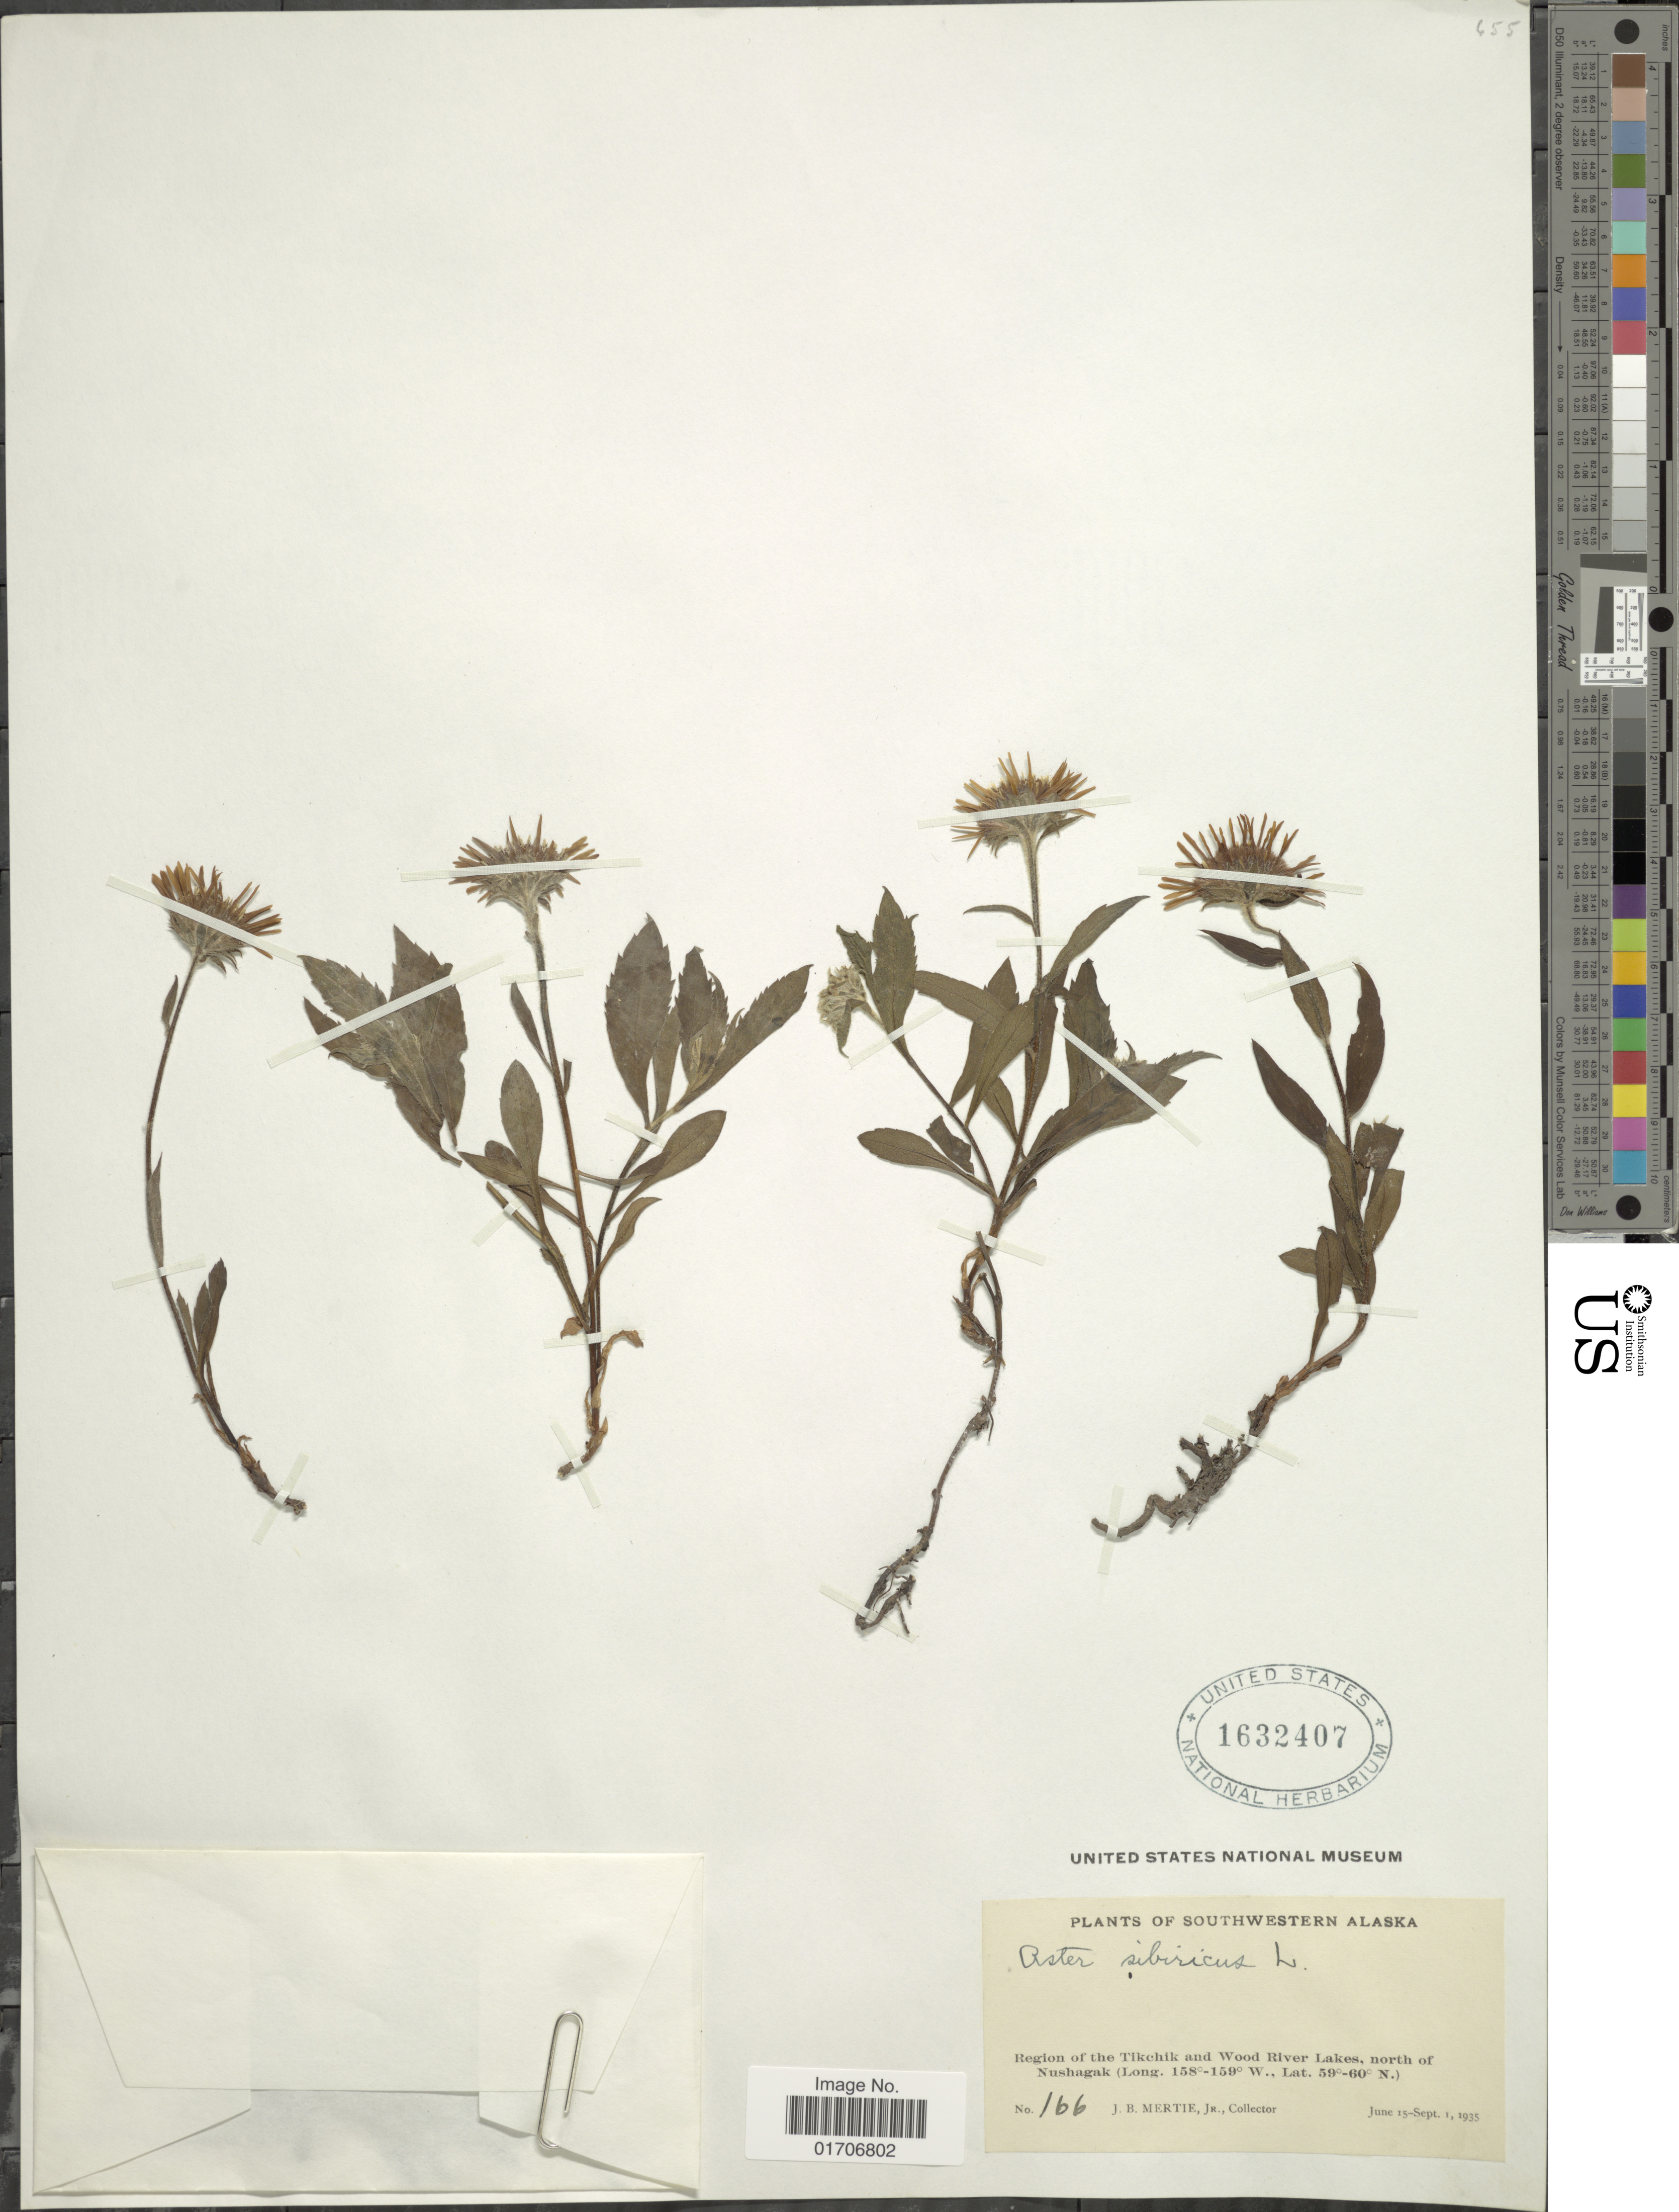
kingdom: Plantae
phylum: Tracheophyta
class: Magnoliopsida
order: Asterales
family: Asteraceae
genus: Eurybia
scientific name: Eurybia sibirica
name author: (L.) G.L. Nesom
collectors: J. Mertie Jr.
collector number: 166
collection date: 1935-06-15/1935-09-01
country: United States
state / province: Alaska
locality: Southwestern Alaska. Region of the Tikchik and Wood River Lakes, north of Nushagak.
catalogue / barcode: US 1632407